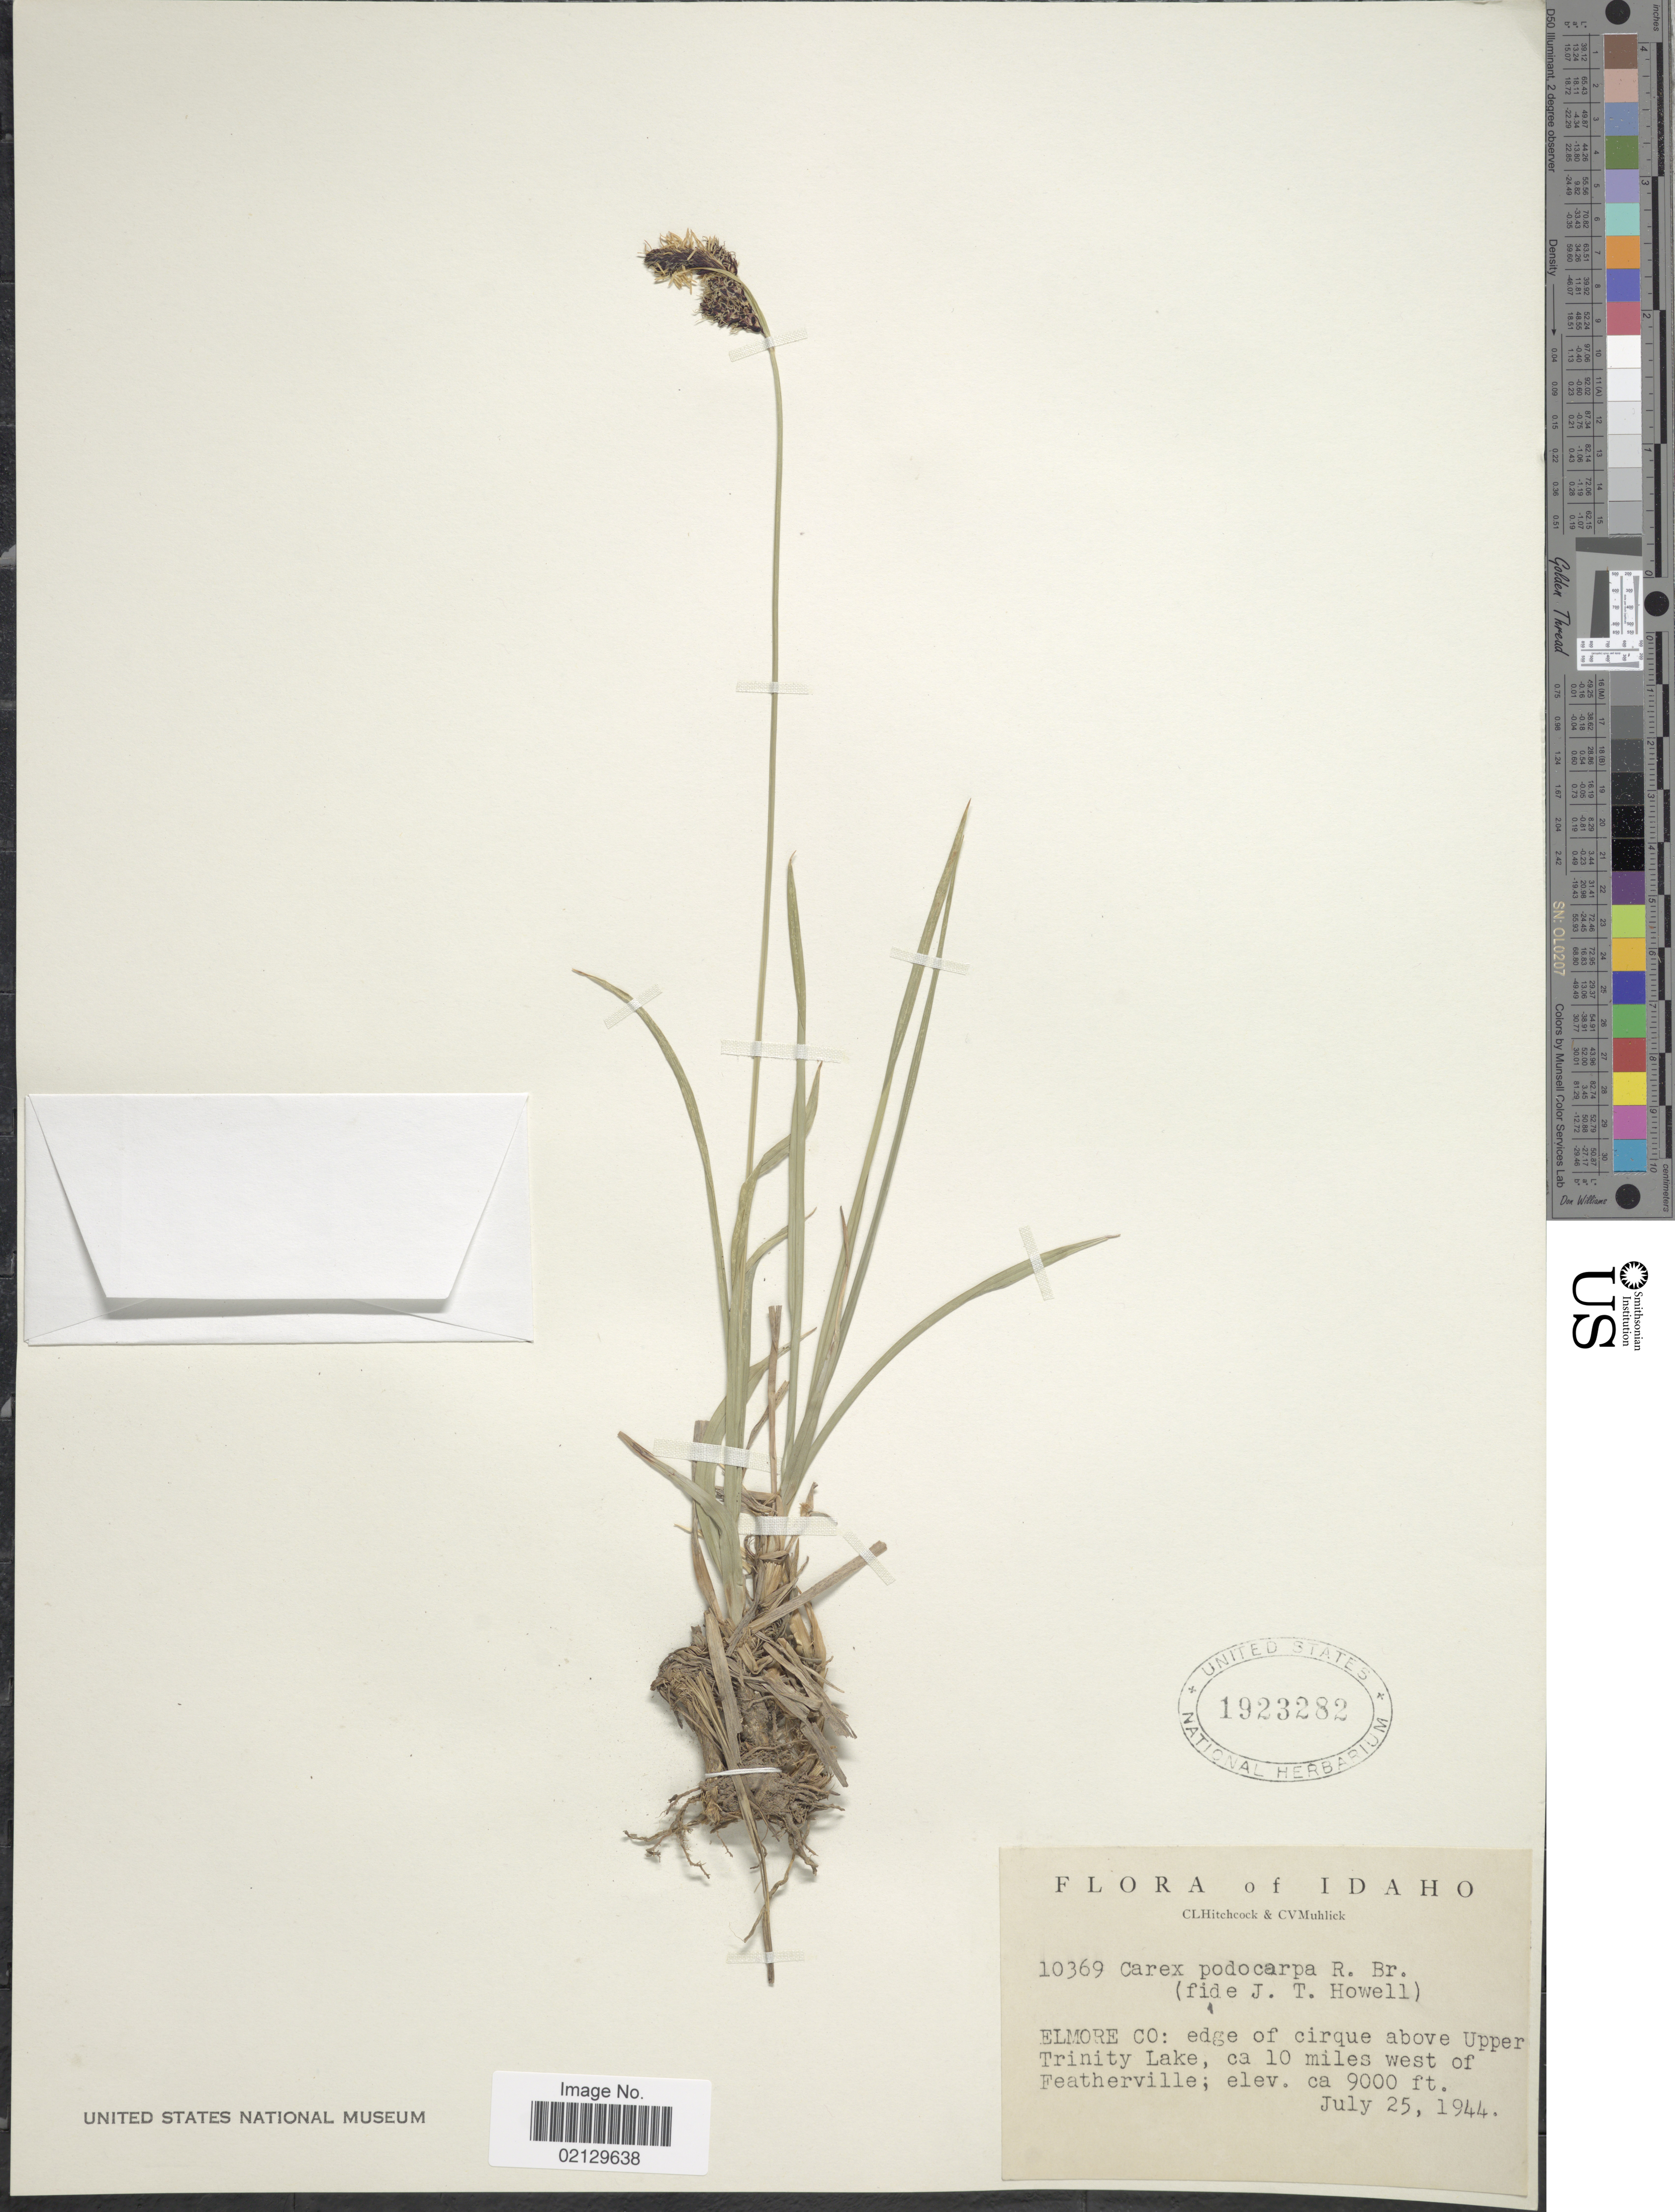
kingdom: Plantae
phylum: Tracheophyta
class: Liliopsida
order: Poales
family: Cyperaceae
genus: Carex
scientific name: Carex podocarpa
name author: R. Br.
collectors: C. L. Hitchcock & C. V. Muhlick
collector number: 10369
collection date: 1944-07-25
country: United States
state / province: Idaho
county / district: Elmore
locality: edge of cirque above Upper Trinity Lake, ca 10 miles west of Featherville.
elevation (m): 2743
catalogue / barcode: US 1923282